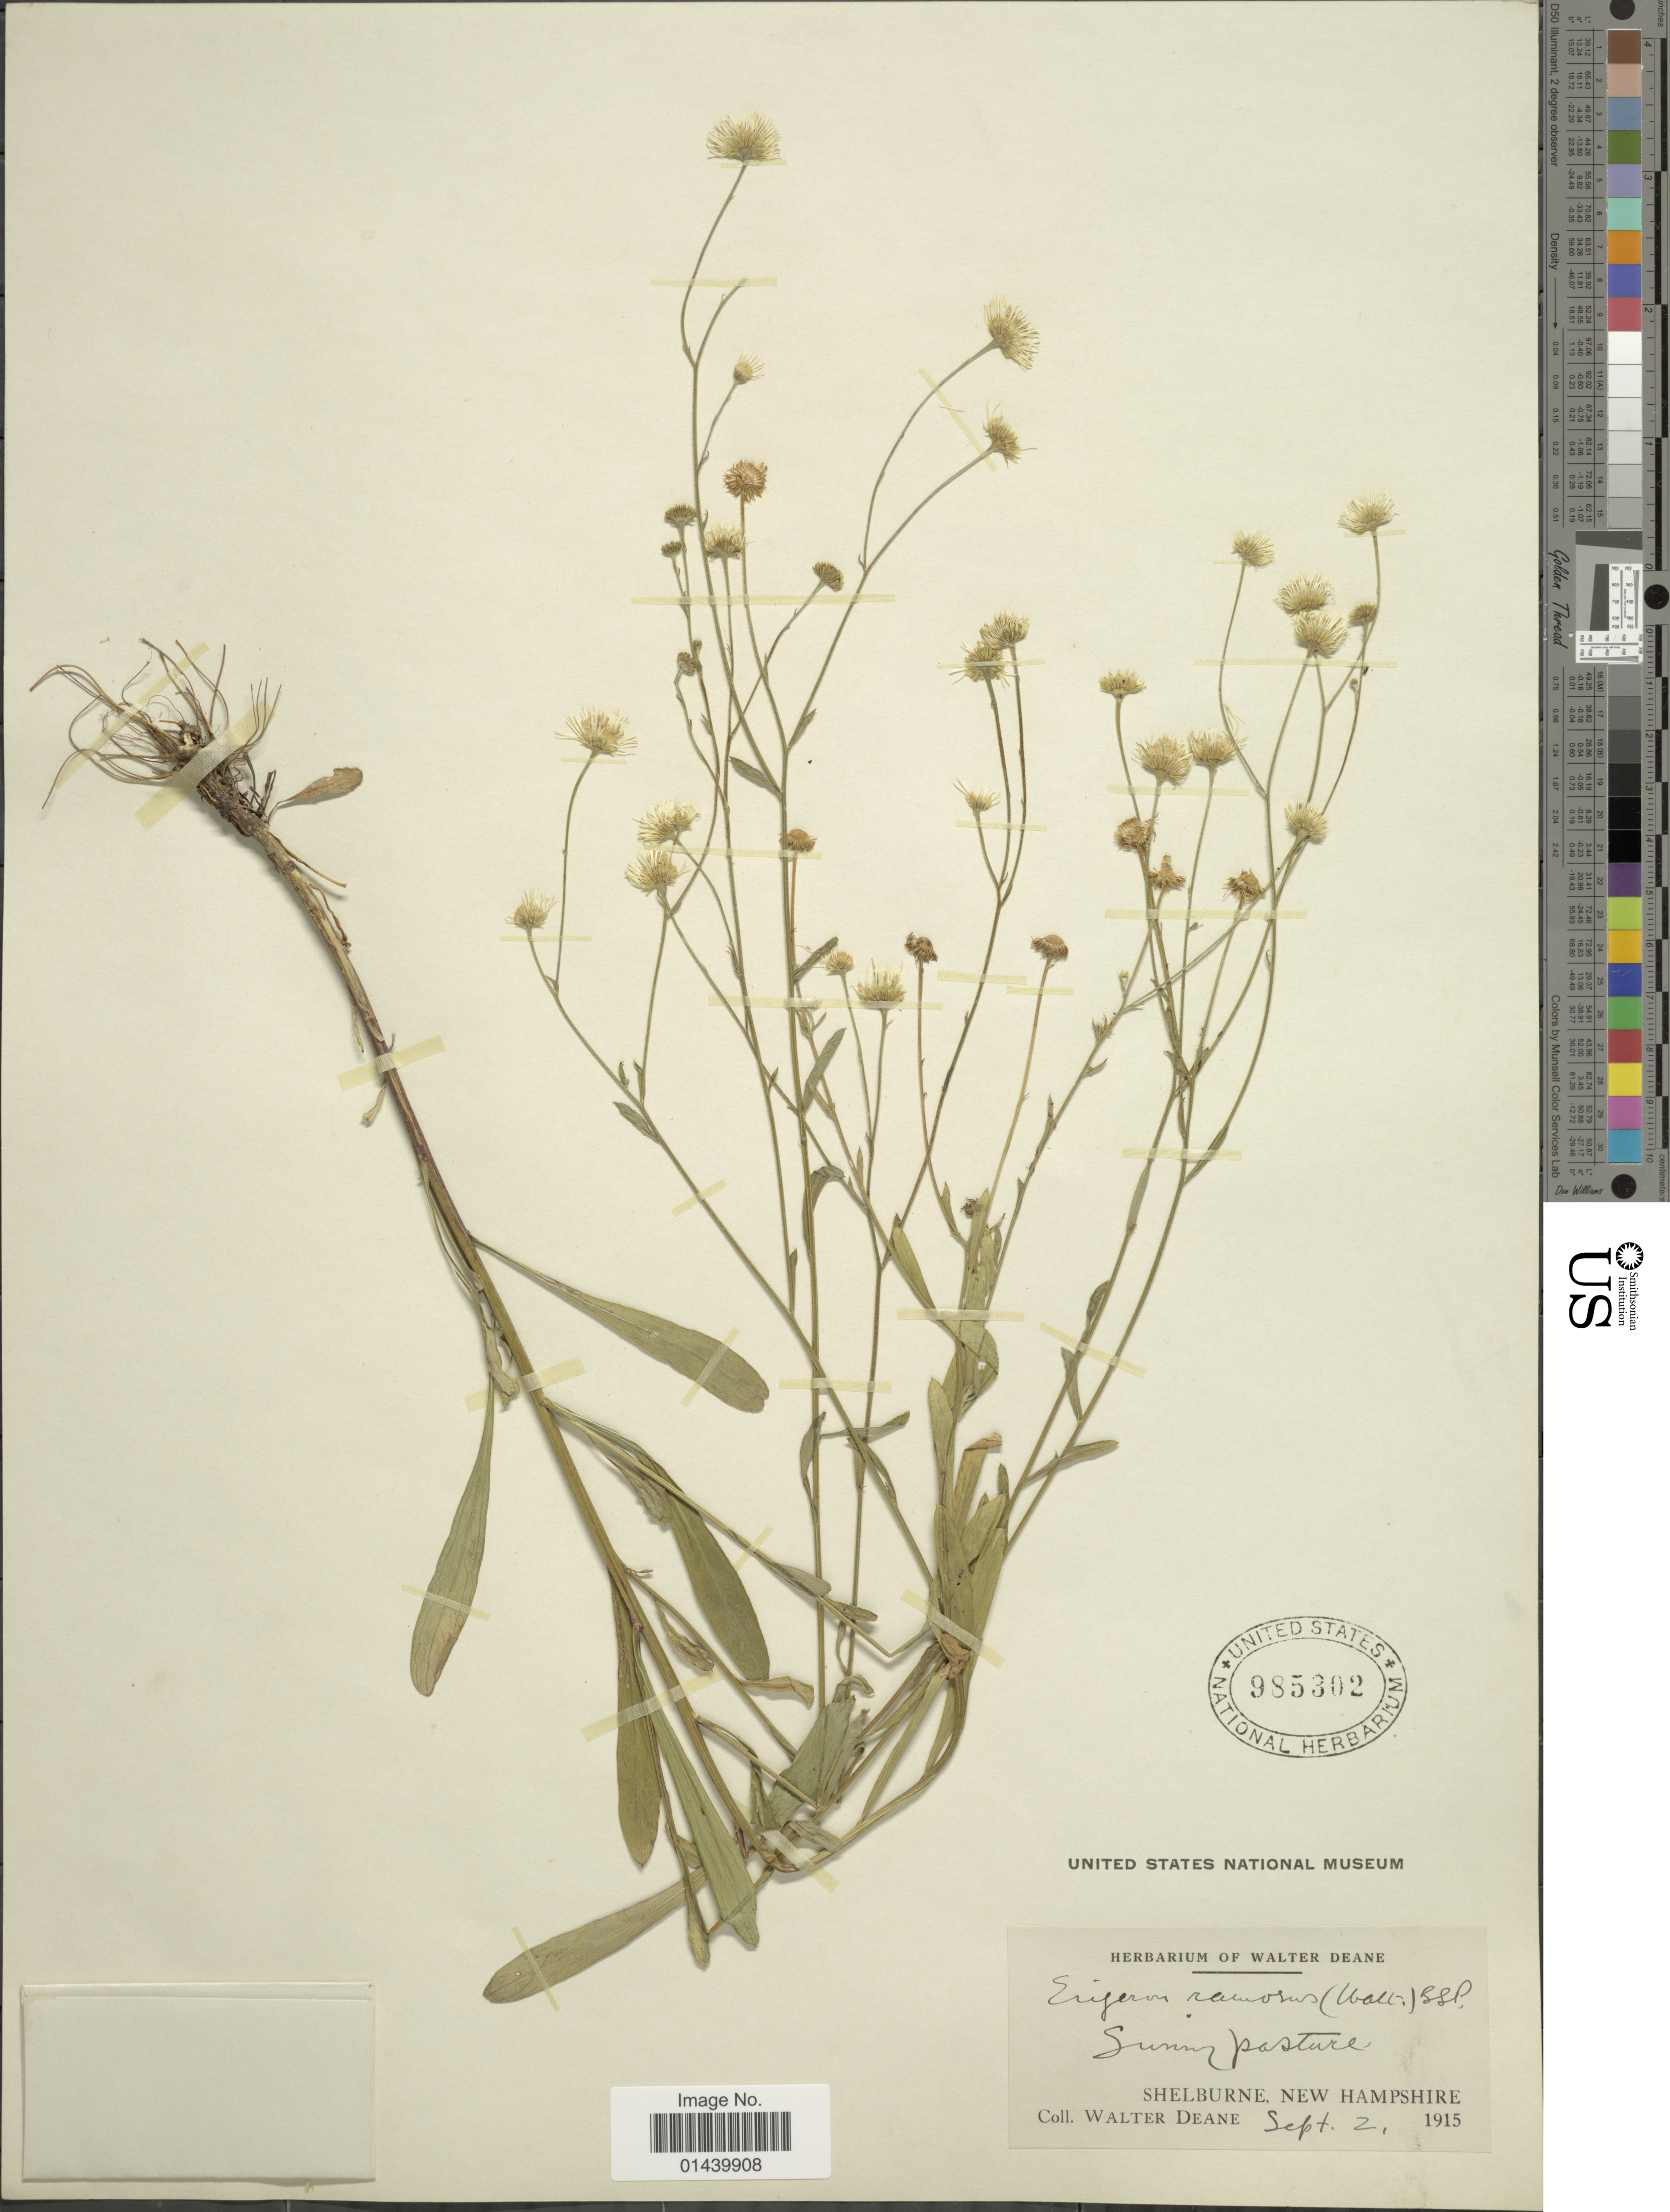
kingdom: Plantae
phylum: Tracheophyta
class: Magnoliopsida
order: Asterales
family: Asteraceae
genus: Erigeron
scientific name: Erigeron strigosus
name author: Muhl. ex Willd.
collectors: W. Deane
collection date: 1915-09-02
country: United States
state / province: New Hampshire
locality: Shelburne. Summe pasture.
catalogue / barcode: US 985302